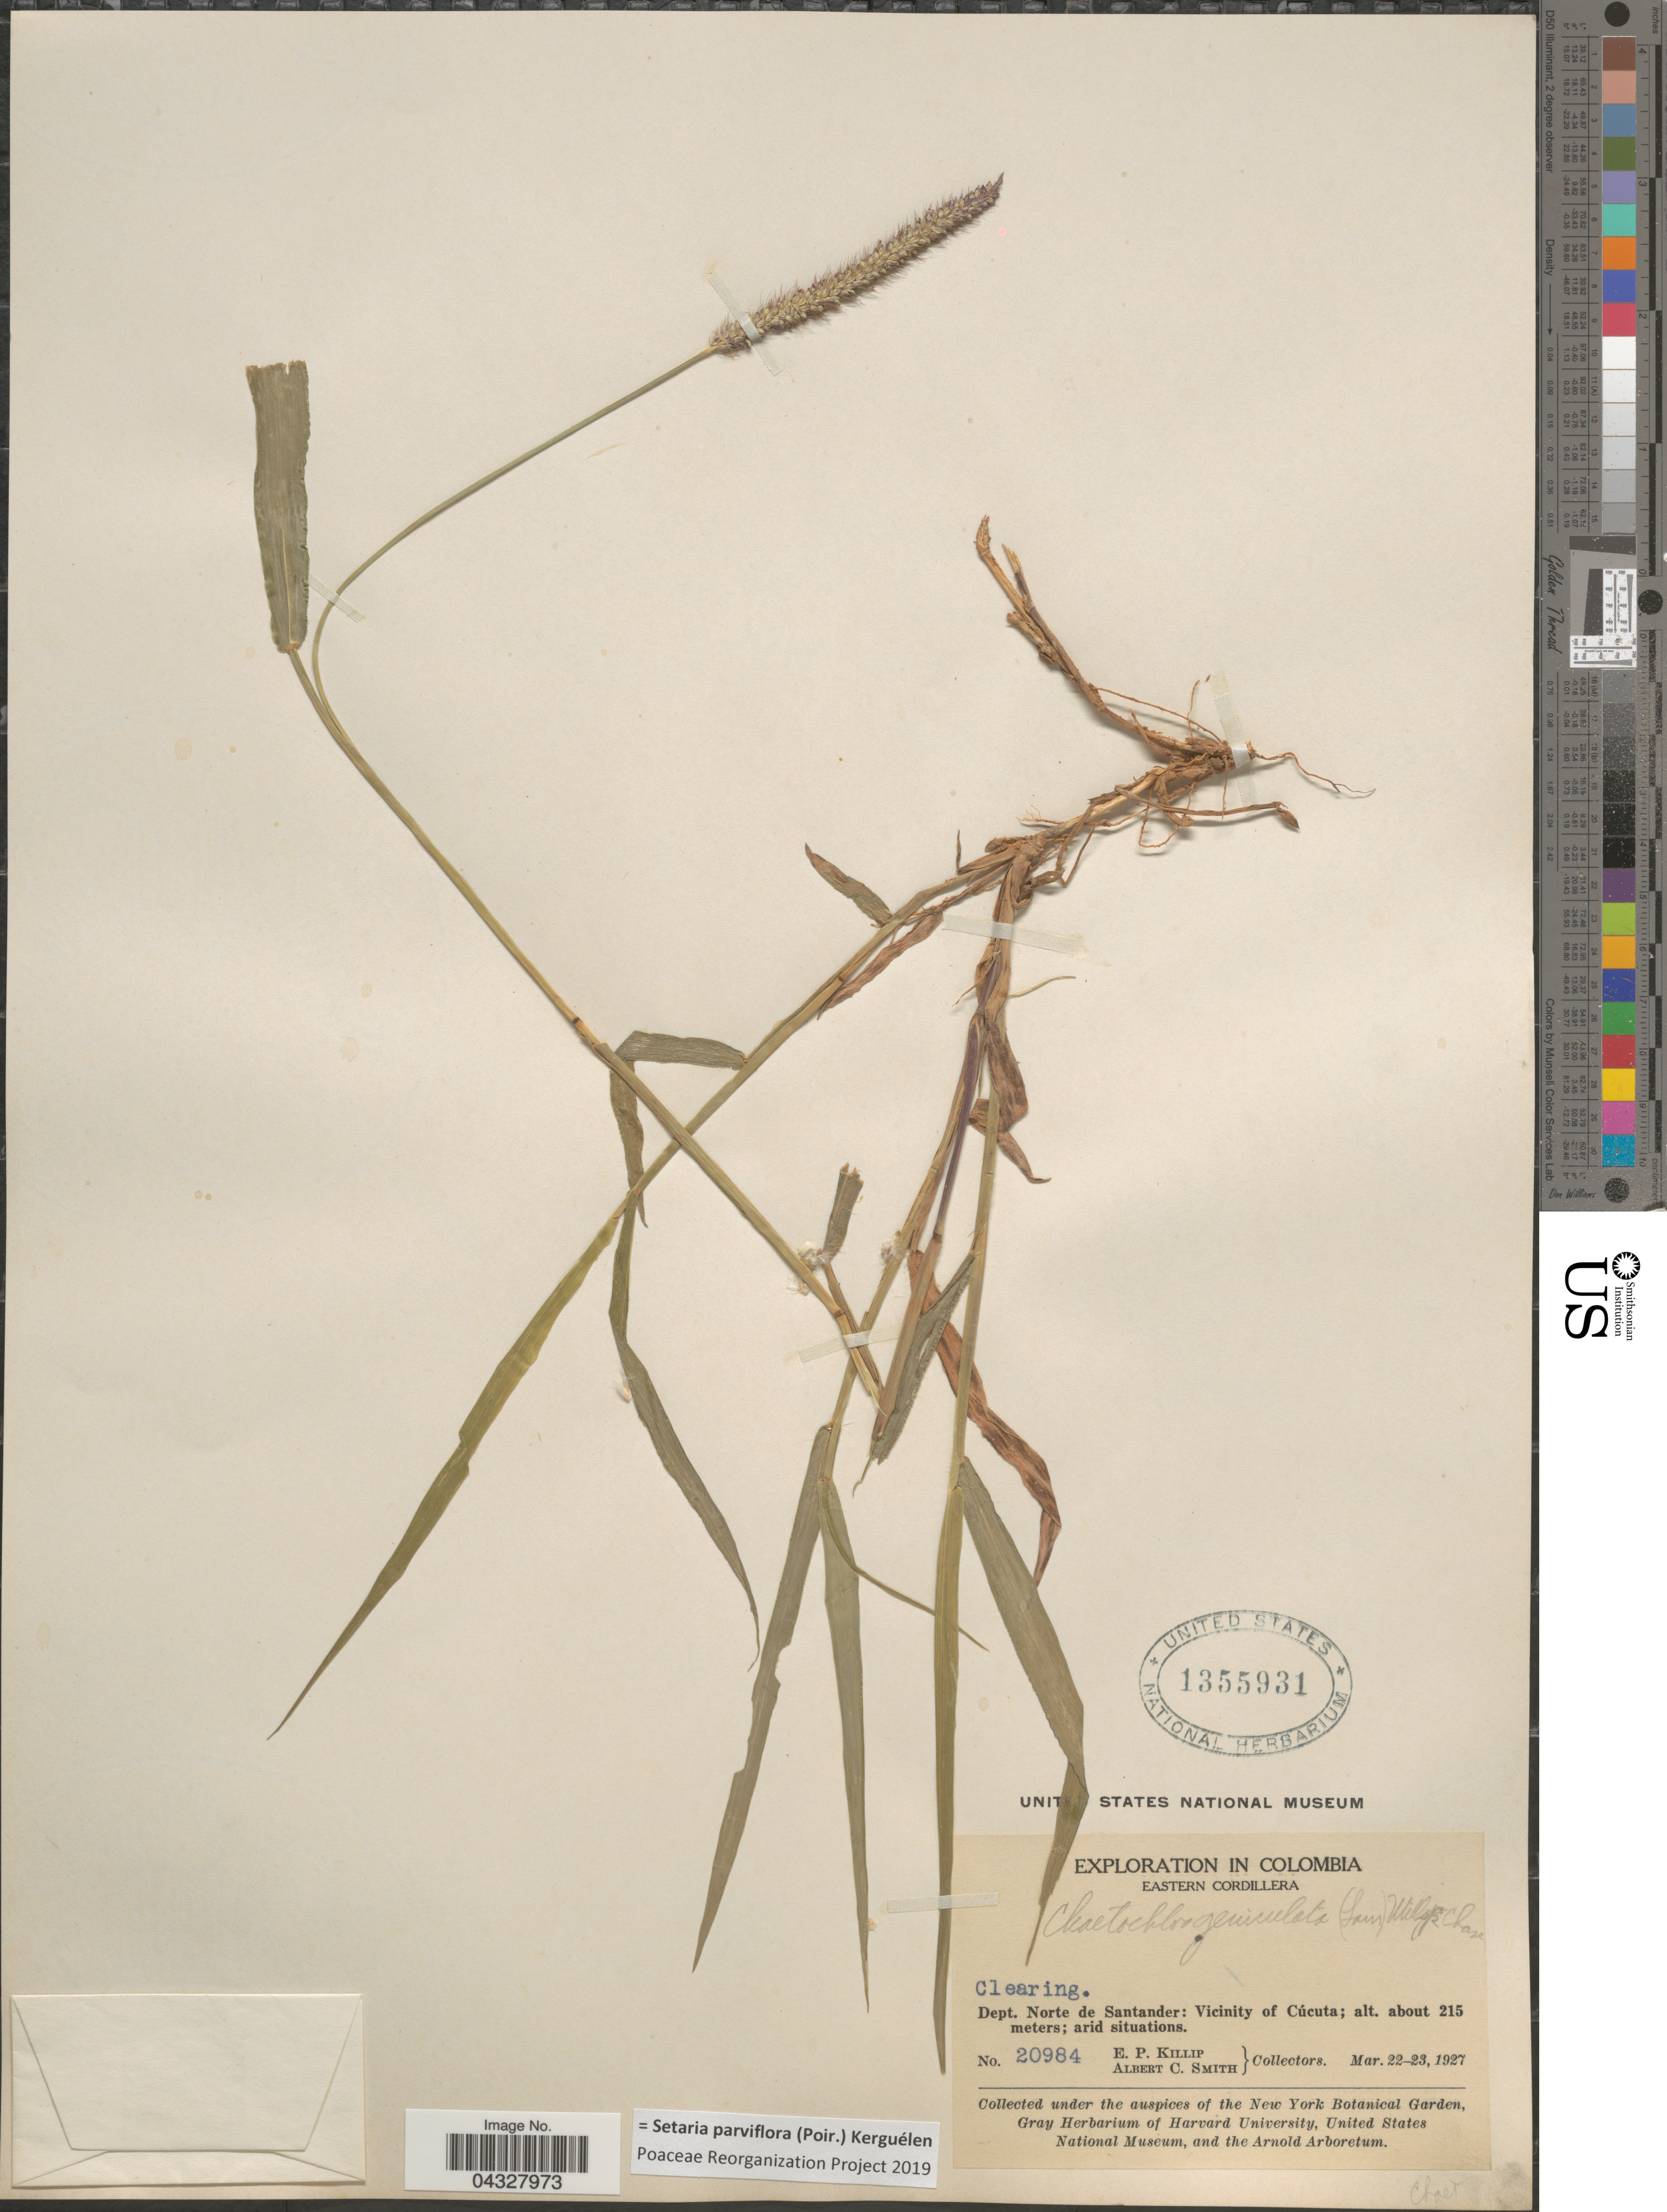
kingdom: Plantae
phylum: Tracheophyta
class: Liliopsida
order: Poales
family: Poaceae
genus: Setaria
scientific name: Setaria parviflora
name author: (Poir.) Kerguélen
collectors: E. P. Killip & A. C. Smith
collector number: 20984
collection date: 1927-03-22/1927-03-23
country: Colombia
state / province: Norte de Santander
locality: Exploration of Colombia. Eastern Cordillera. Dept. Norte de Santander: Vicinity of Cúcuta.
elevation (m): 215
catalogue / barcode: US 1355931